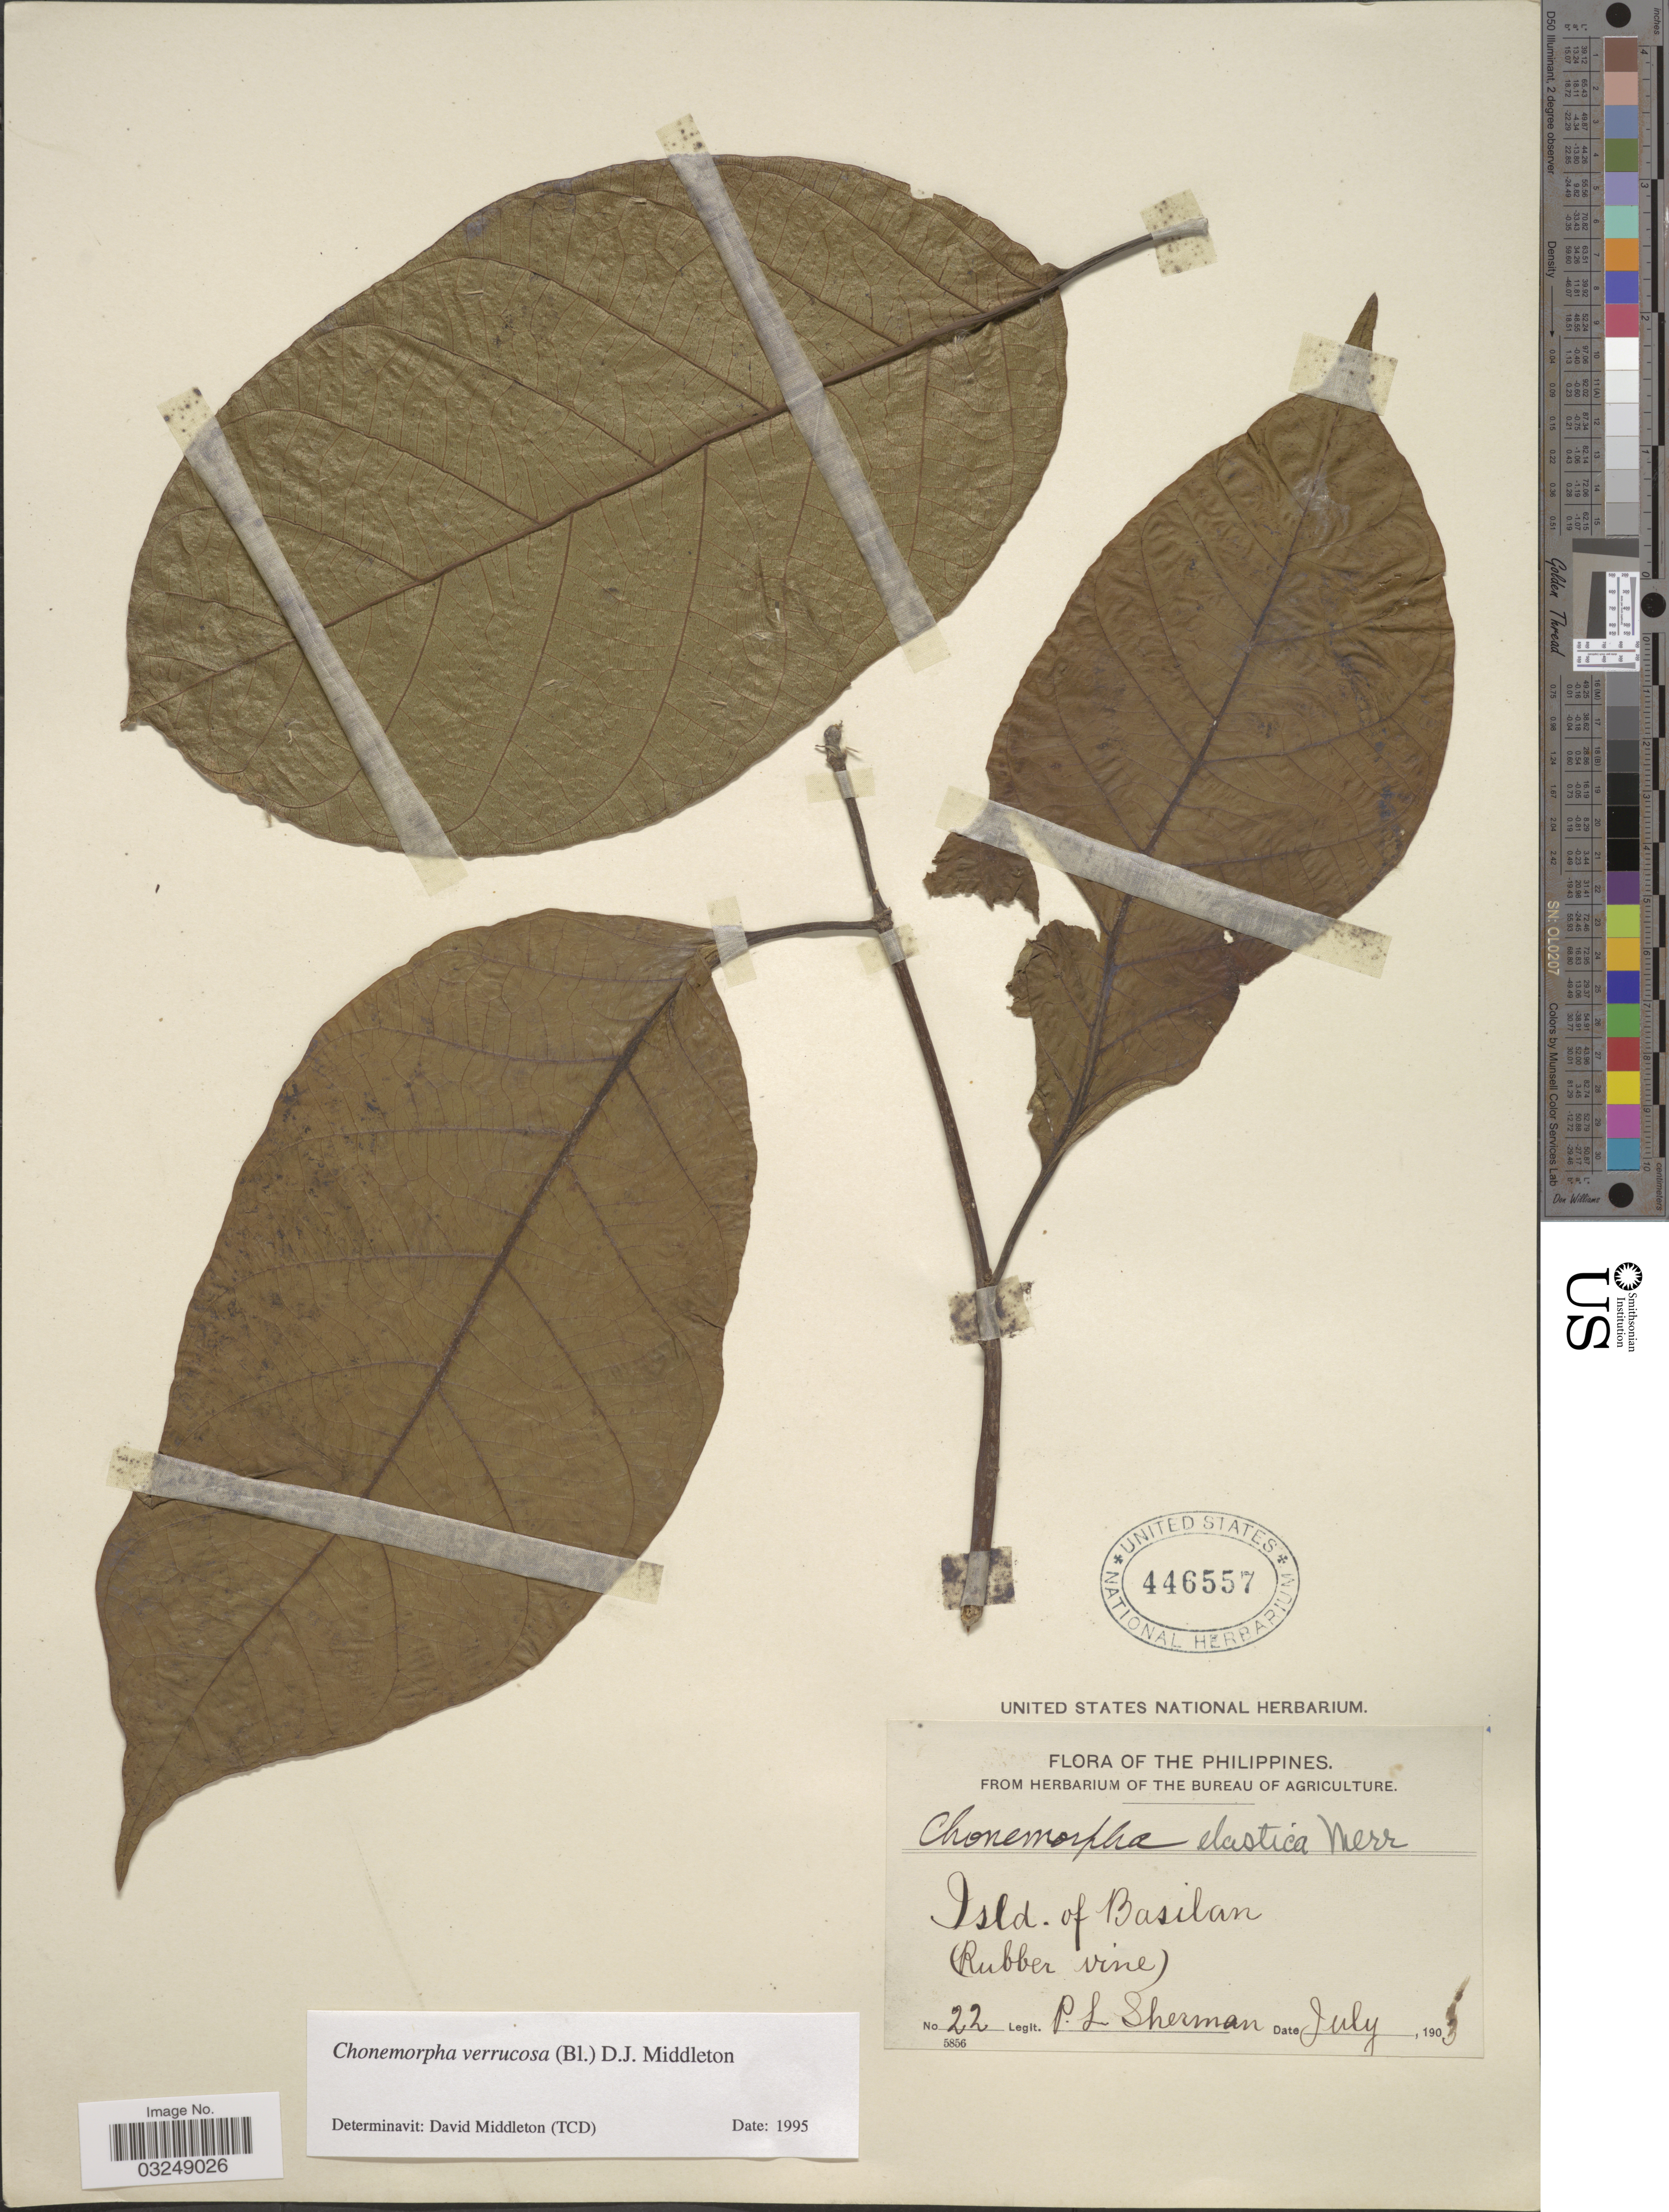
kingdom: Plantae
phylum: Tracheophyta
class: Magnoliopsida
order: Gentianales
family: Apocynaceae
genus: Chonemorpha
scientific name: Chonemorpha verrucosa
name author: (Blume) D.J. Middleton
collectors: P. Sherman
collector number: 22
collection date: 1903-07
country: Philippines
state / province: Muslim Mindanao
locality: Isld. of Basilan. (Rubber vine).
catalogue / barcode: US 446557